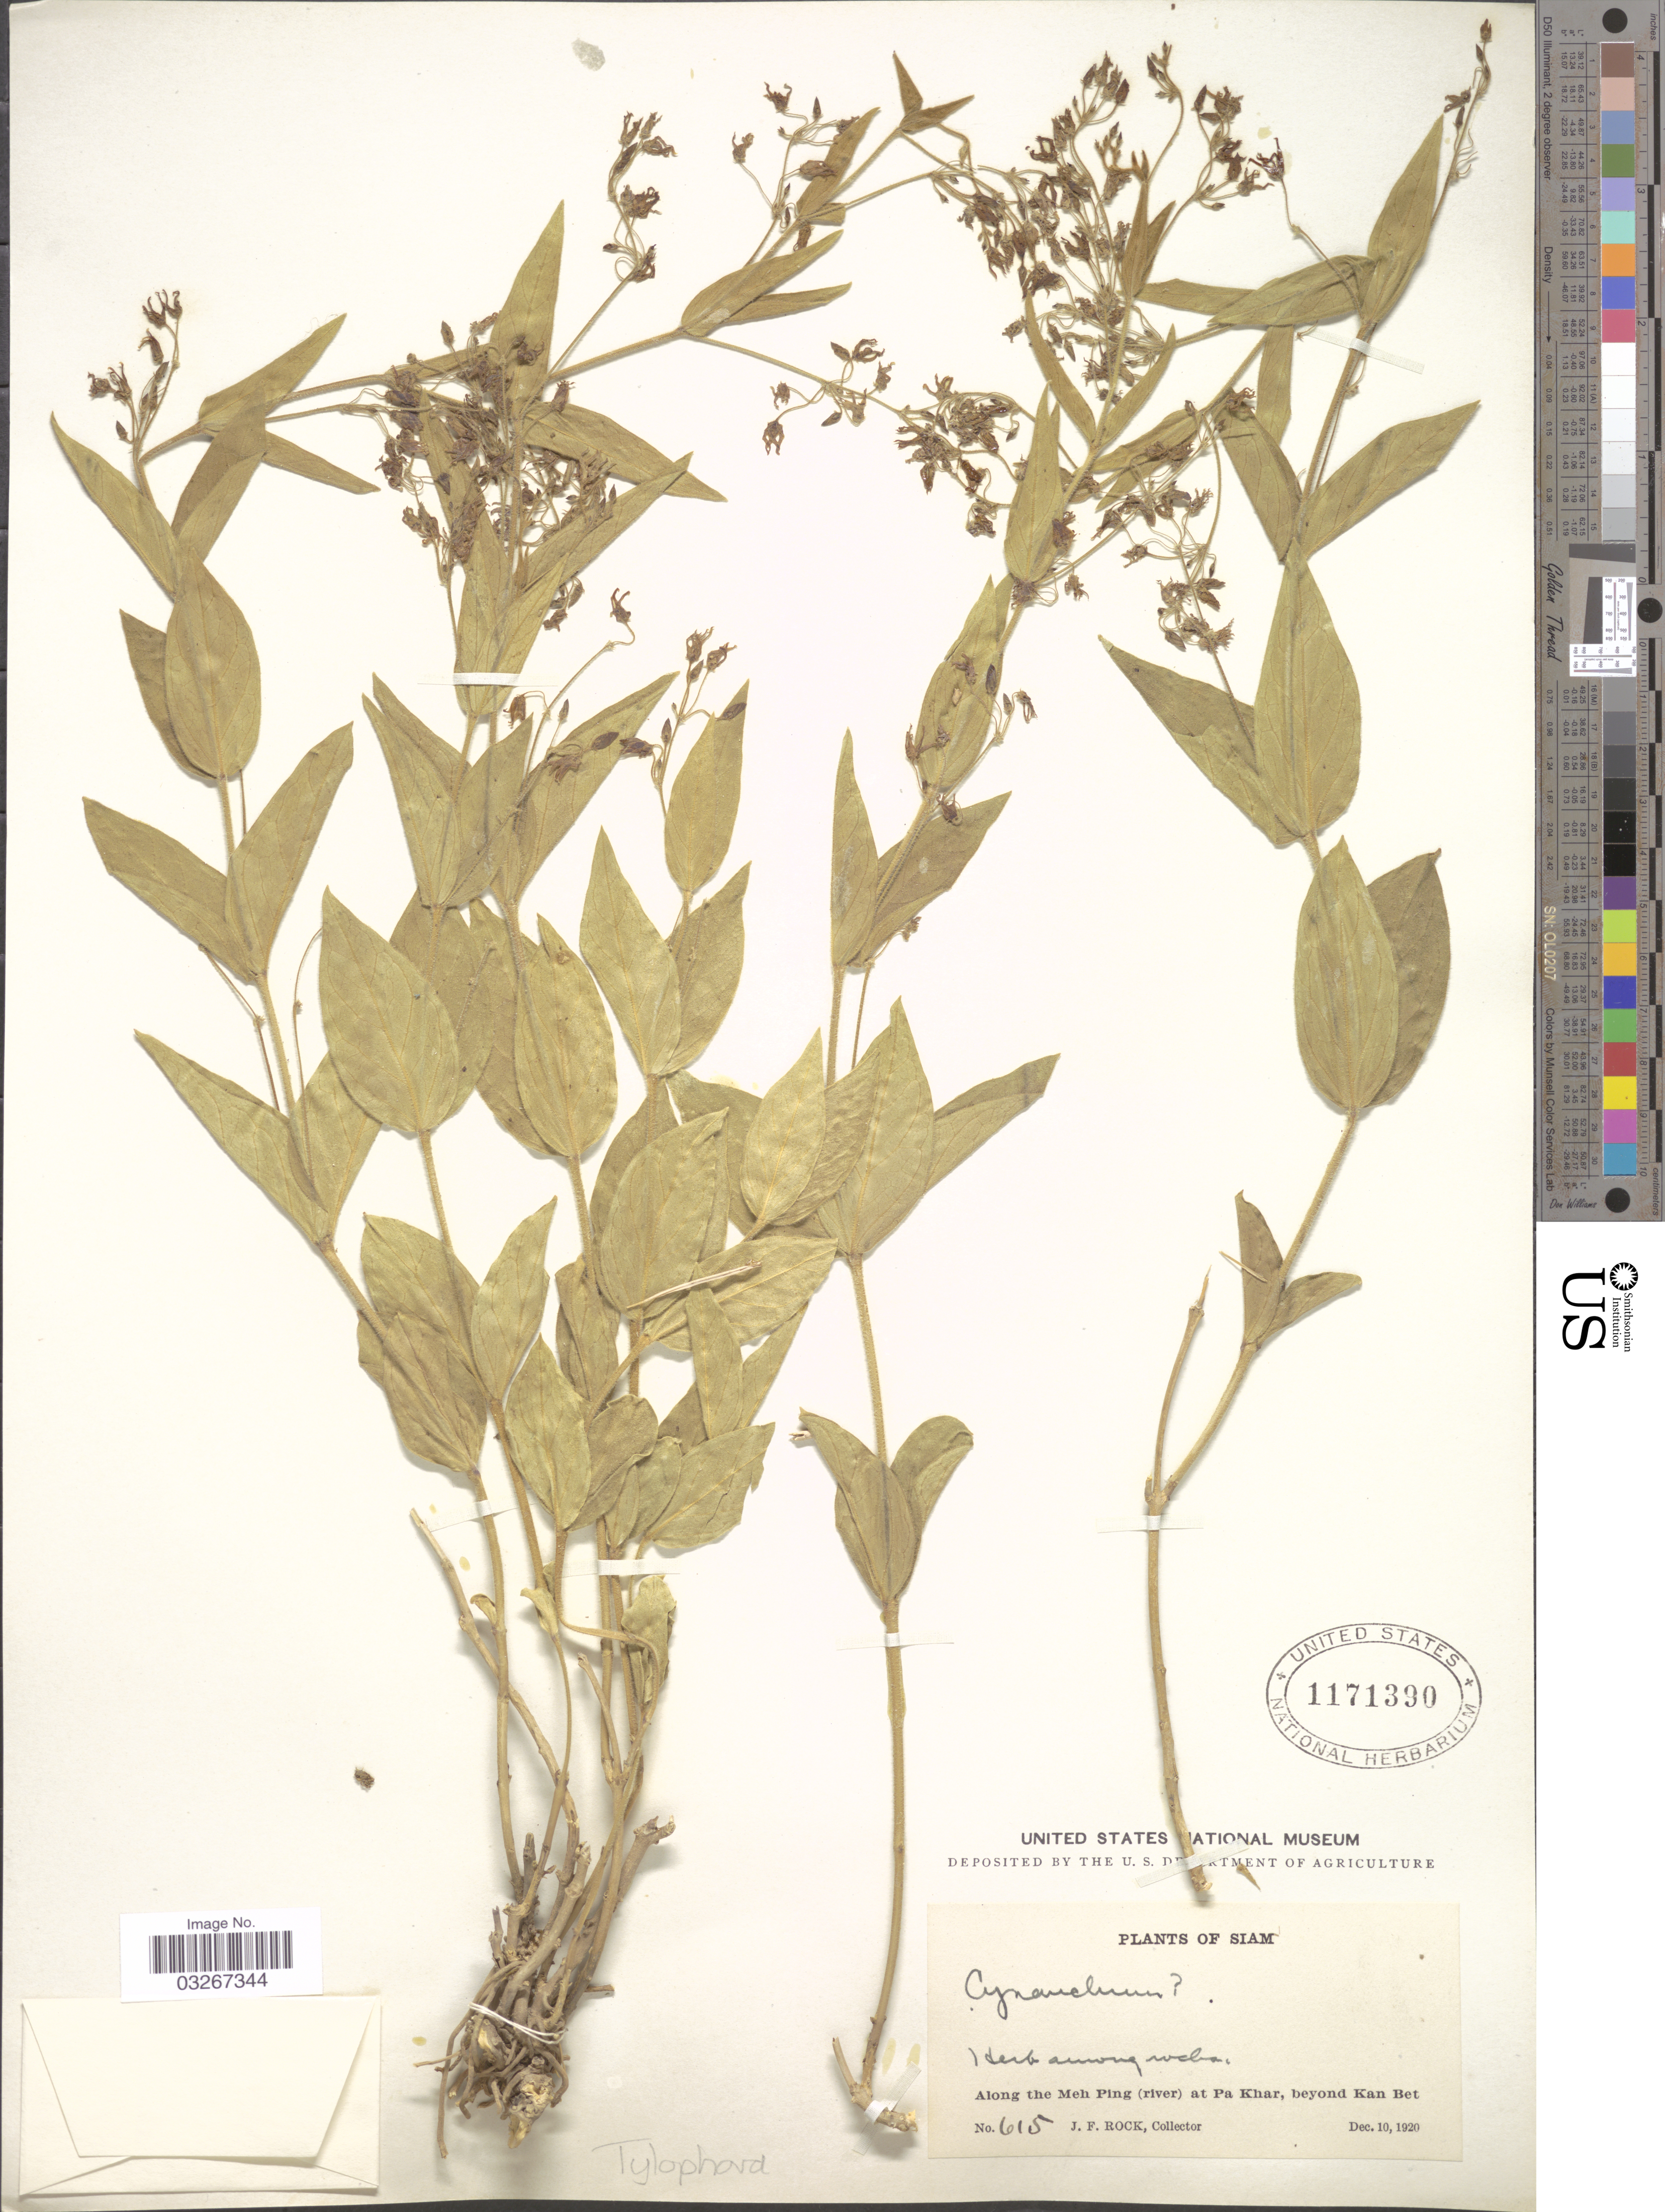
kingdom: Plantae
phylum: Tracheophyta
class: Magnoliopsida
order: Gentianales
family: Apocynaceae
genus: Tylophora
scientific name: Tylophora sp.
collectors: J. Rock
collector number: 615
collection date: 1920-12-10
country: Thailand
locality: Siam. Along the Meh Ping (river), at Pa Khar, beyond Kan Bet.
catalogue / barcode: US 1171390